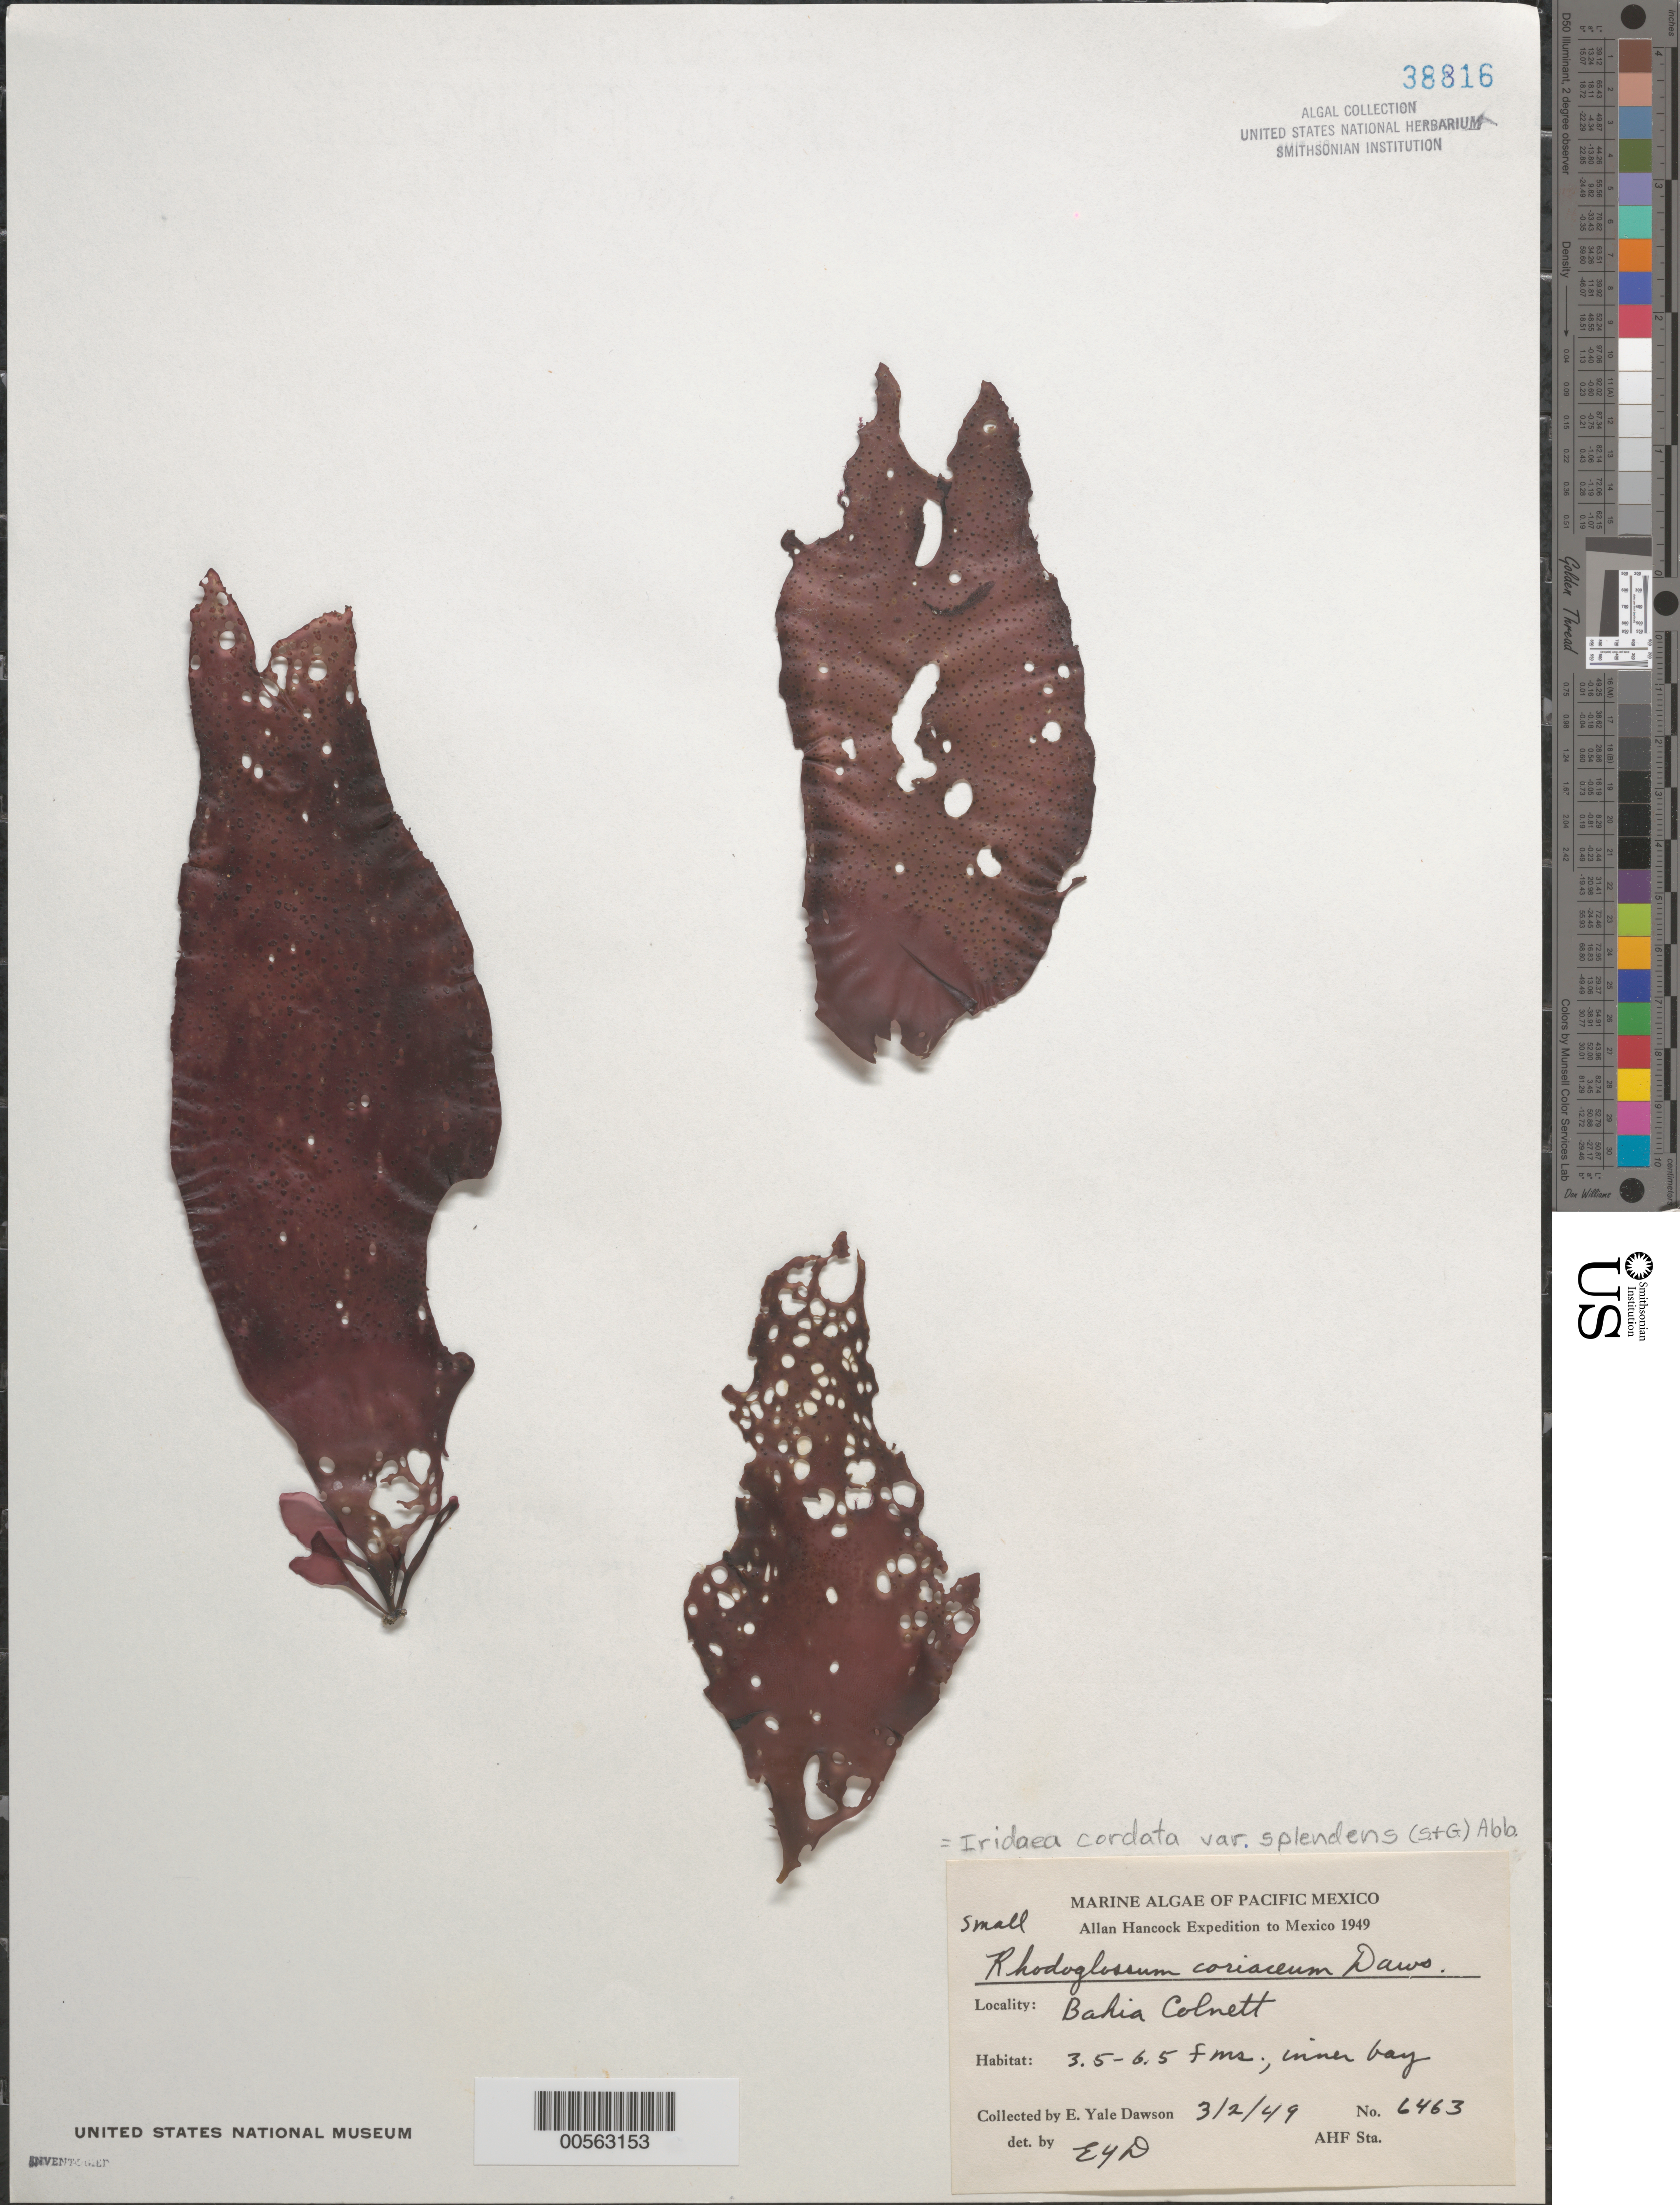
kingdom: Plantae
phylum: Rhodophyta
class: Florideophyceae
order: Gigartinales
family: Gigartinaceae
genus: Iridaea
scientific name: Iridaea cordata var. splendens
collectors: E. Y. Dawson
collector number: EYD 6463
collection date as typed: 02 Mar 1949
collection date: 1949-03-02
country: Mexico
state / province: Baja California Norte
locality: Bahia Colnett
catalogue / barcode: US 38816